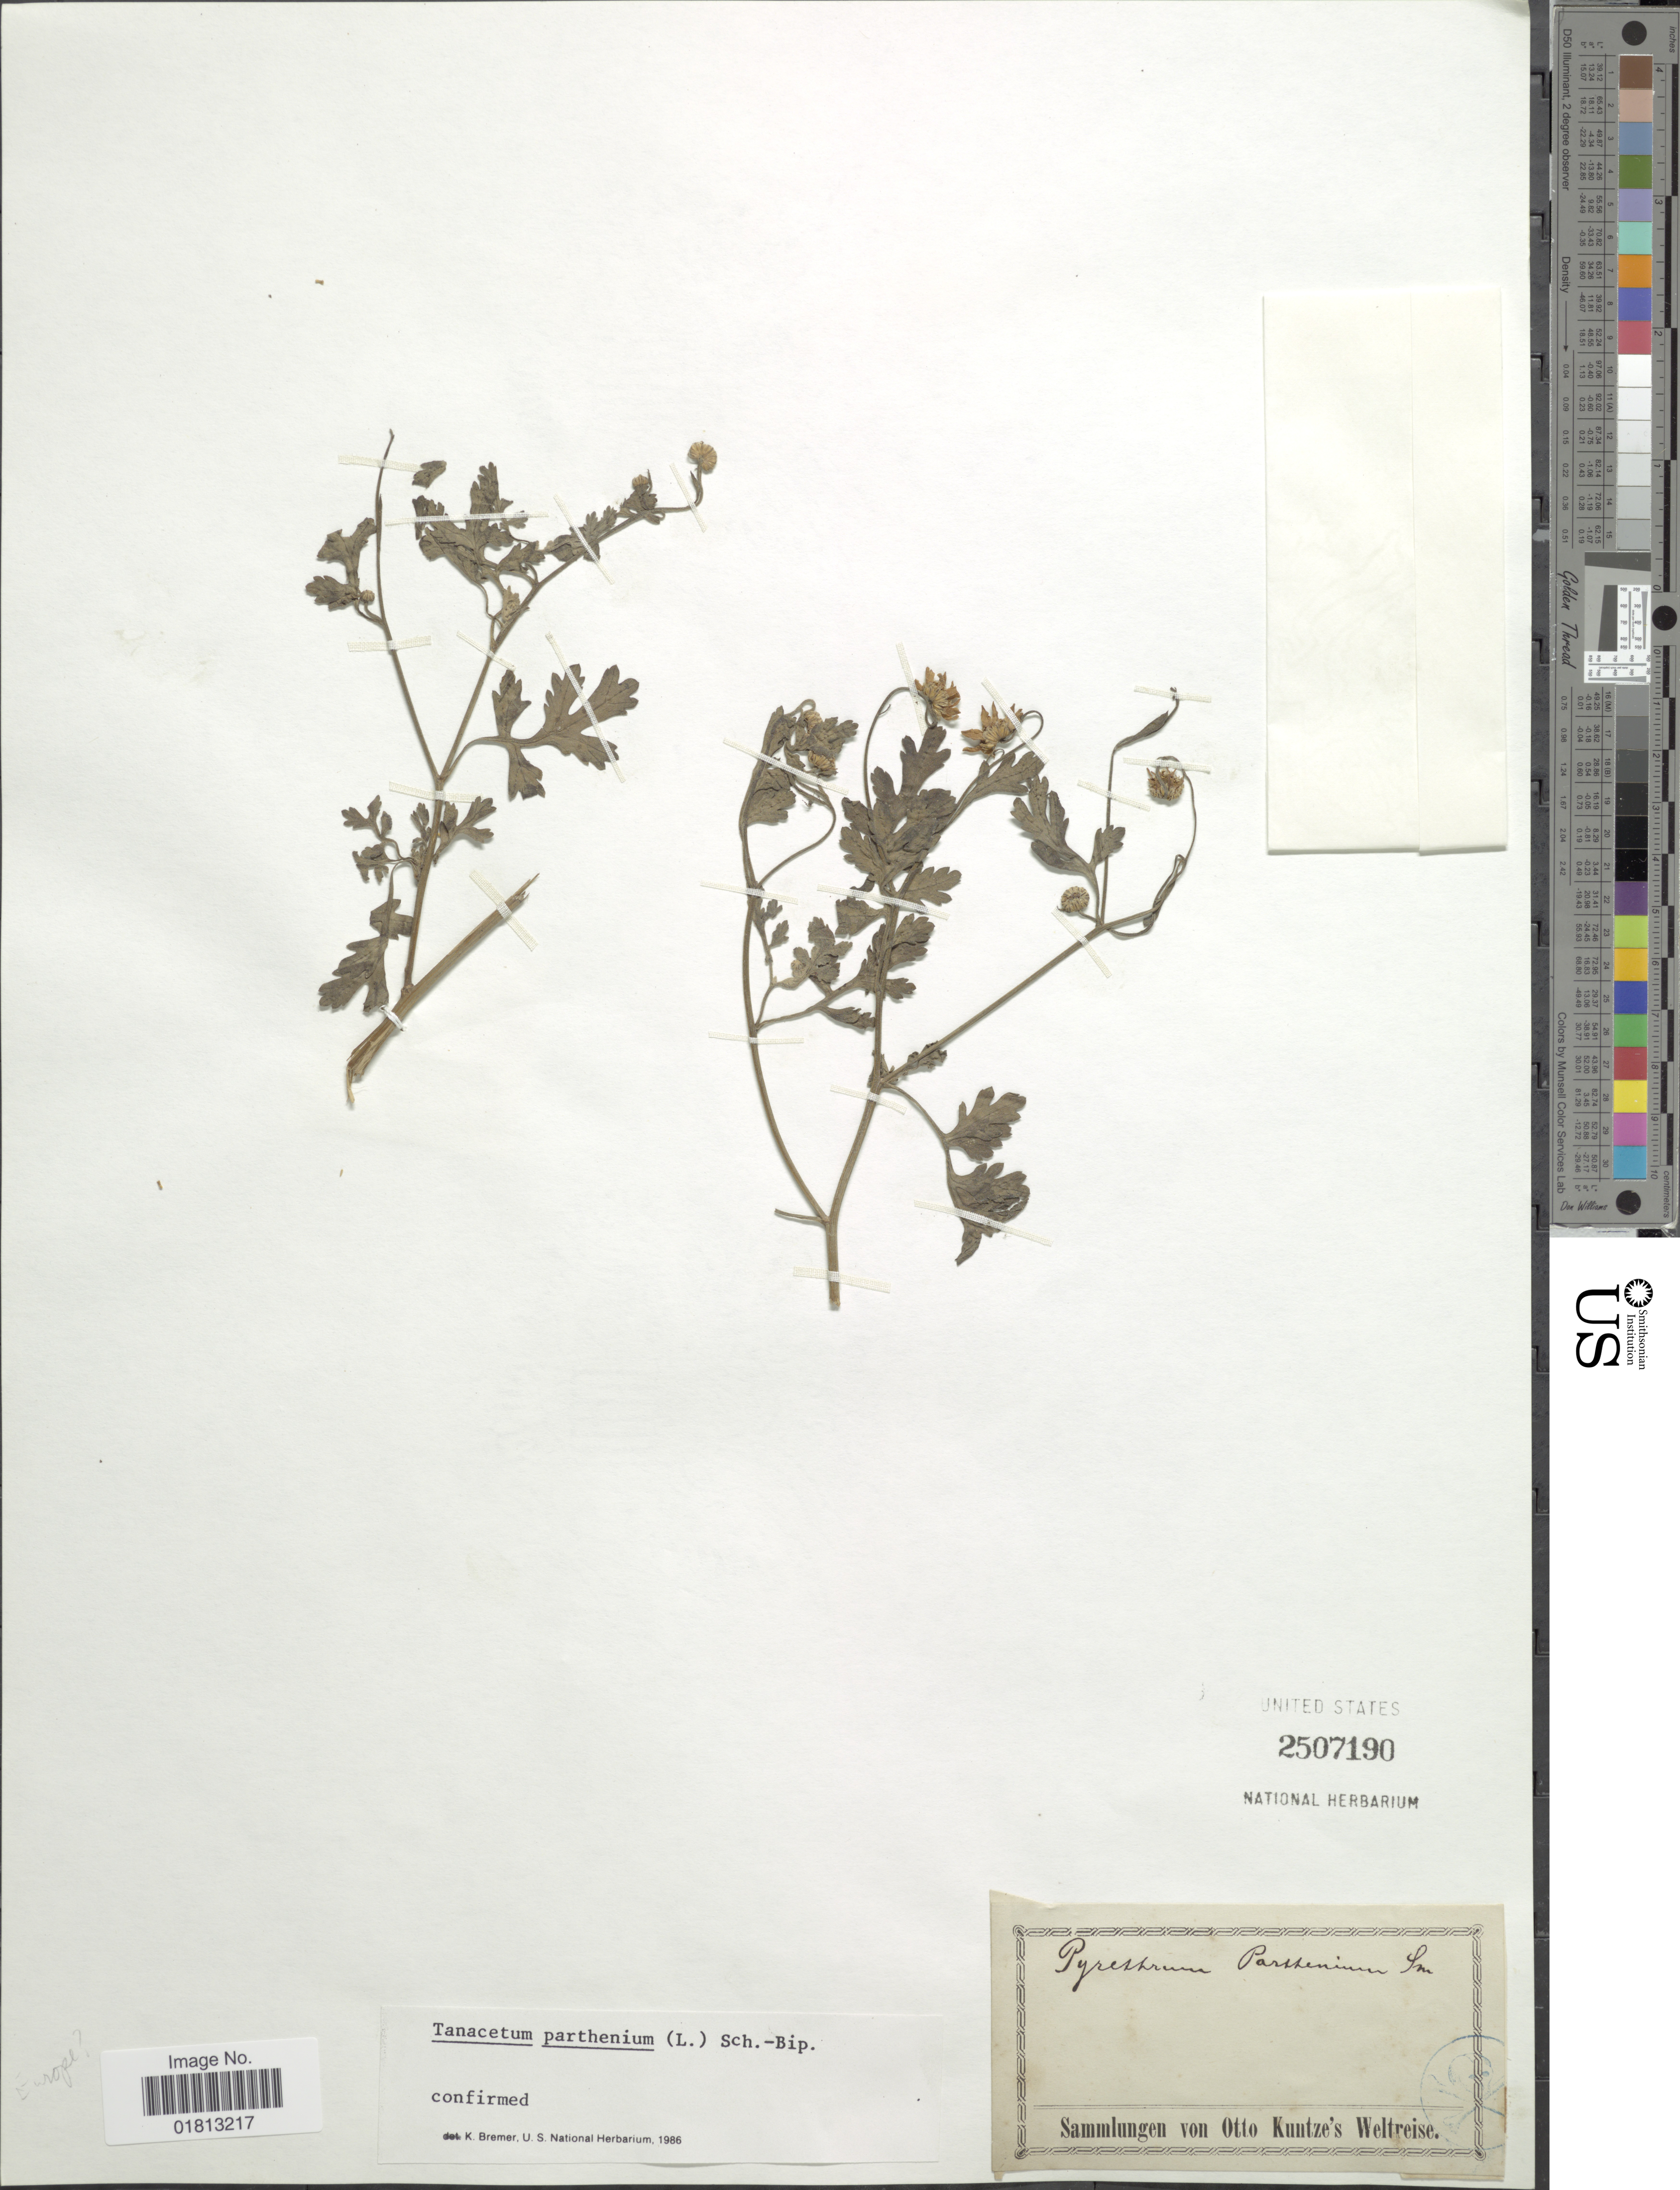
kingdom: Plantae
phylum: Tracheophyta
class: Magnoliopsida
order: Asterales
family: Asteraceae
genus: Tanacetum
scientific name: Tanacetum parthenium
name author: (L.) Sch. Bip.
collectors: C.E.O. Kuntze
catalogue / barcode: US 2507190